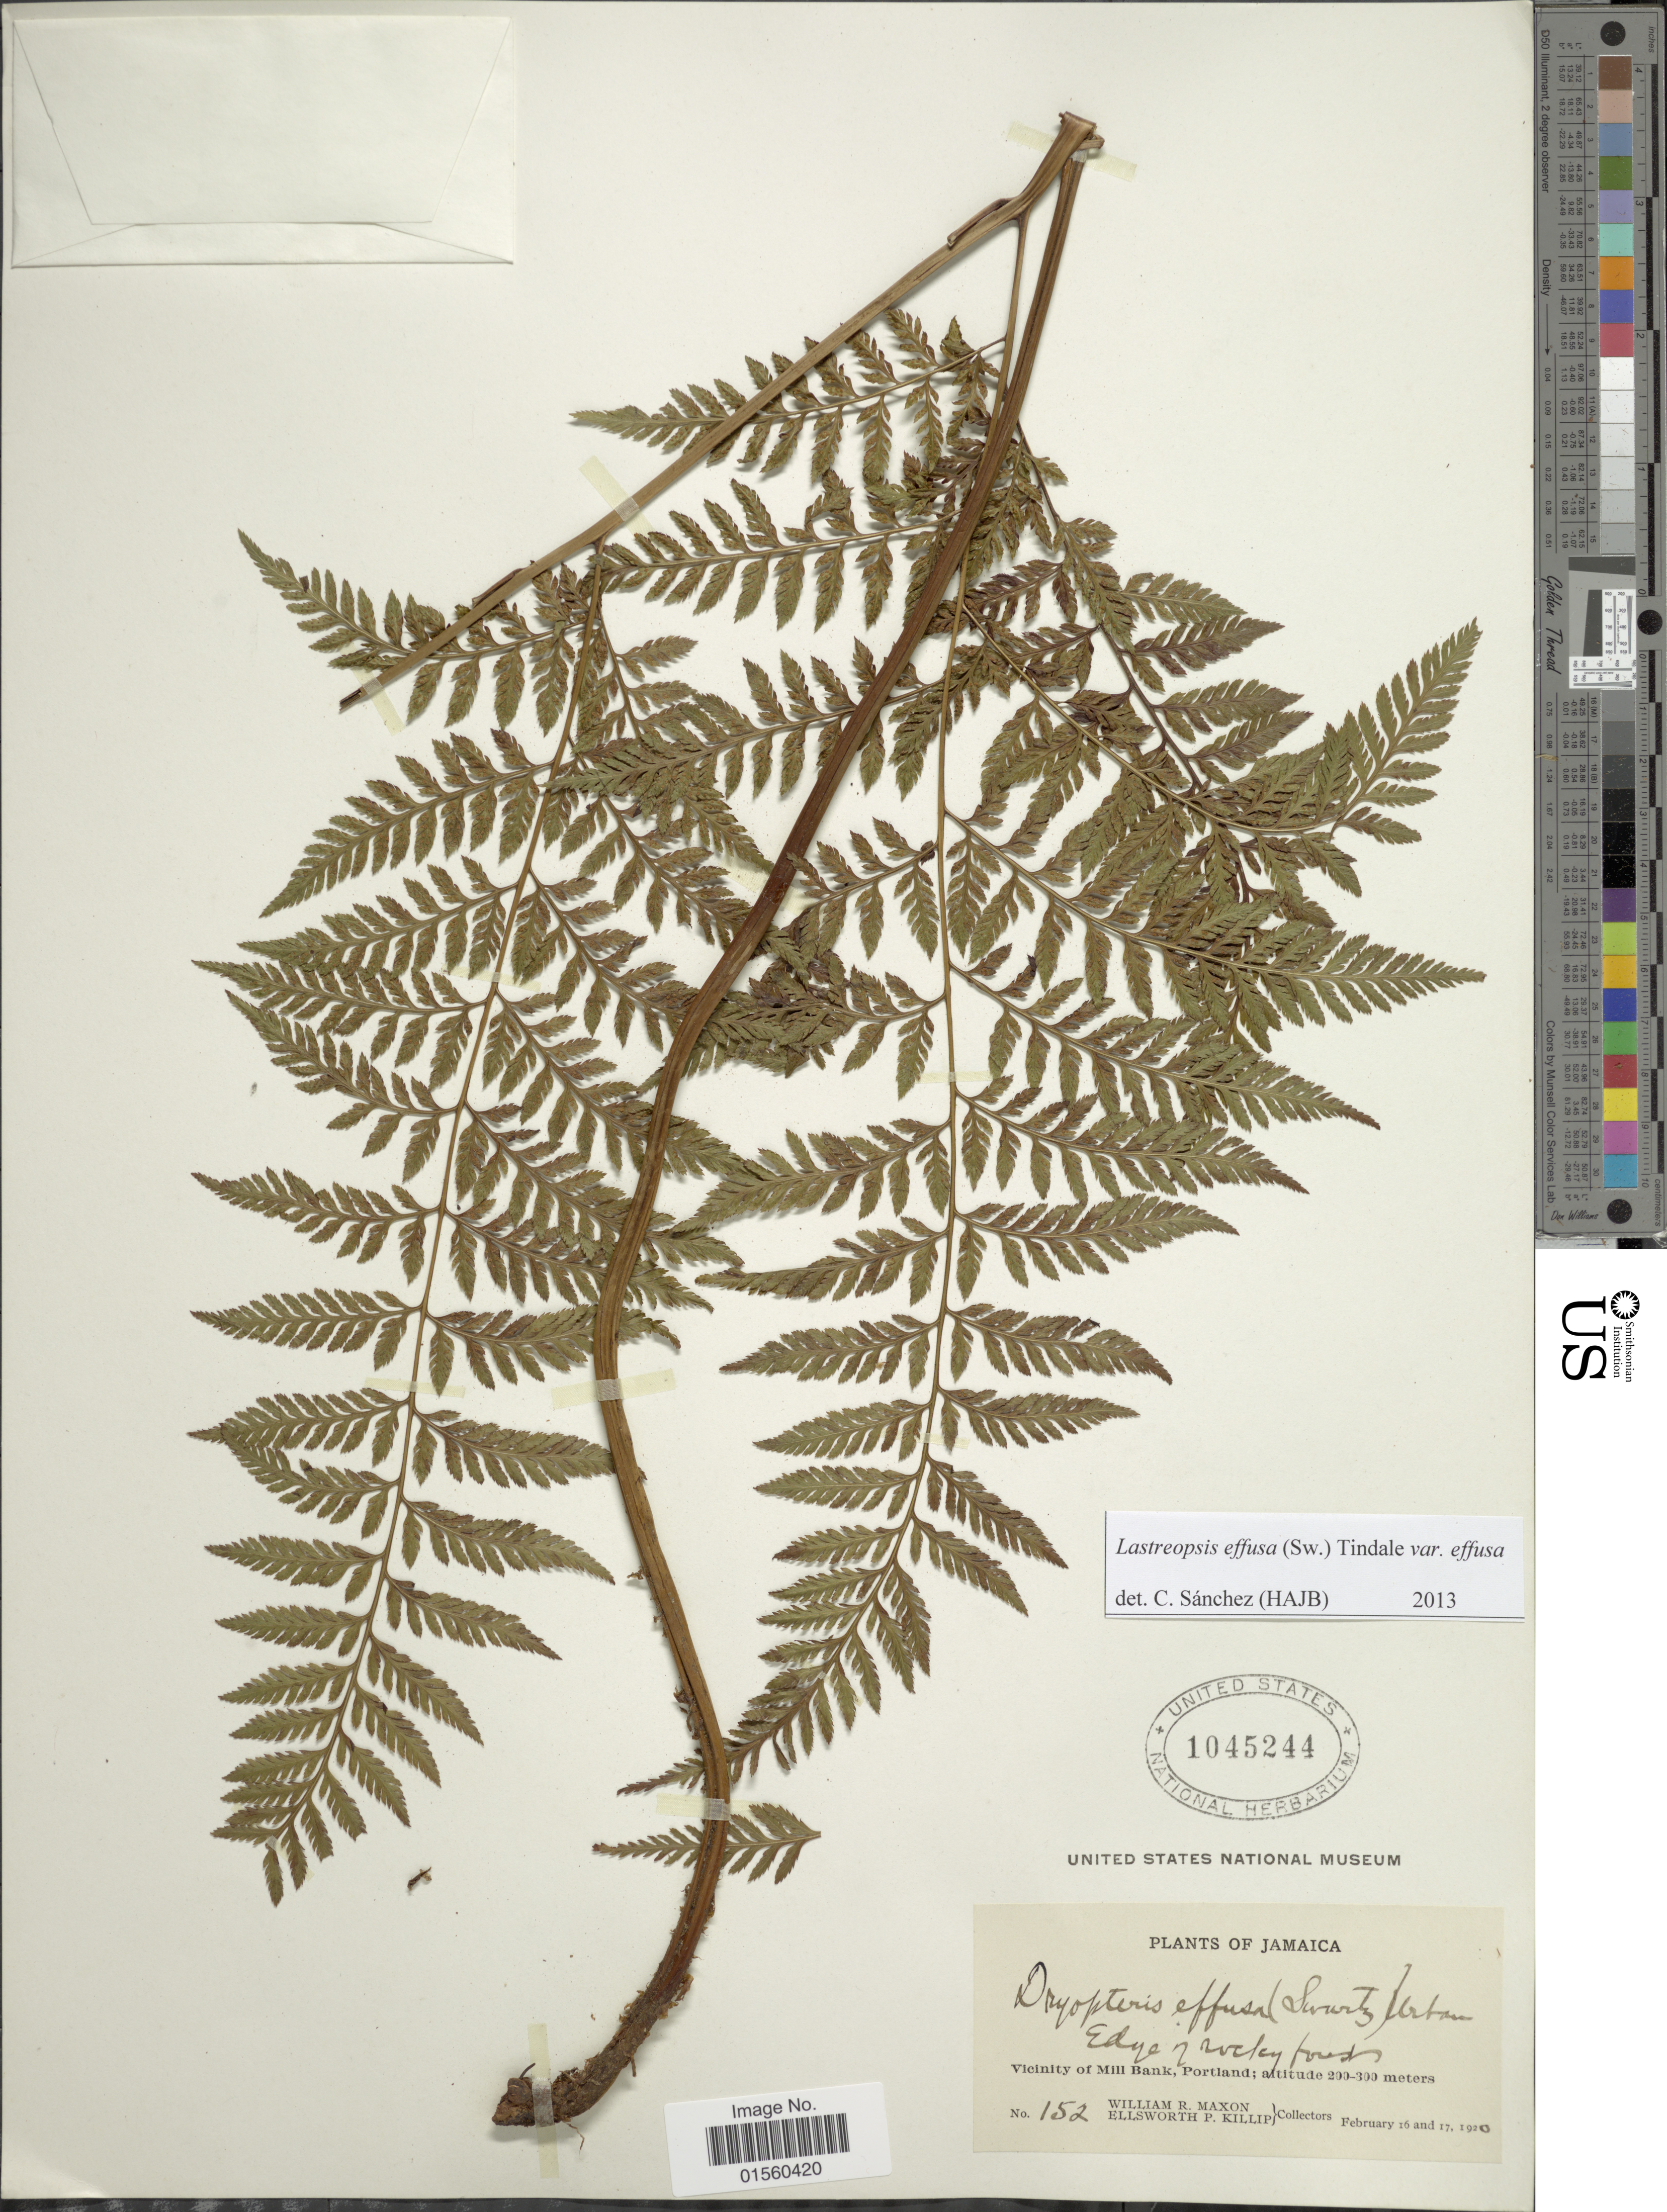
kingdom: Plantae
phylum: Tracheophyta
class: Polypodiopsida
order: Polypodiales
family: Dryopteridaceae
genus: Parapolystichum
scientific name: Parapolystichum effusum var. effusum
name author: (Sw.) Ching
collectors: W. R. Maxon & E. P. Killip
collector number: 152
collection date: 1920-02-16/1920-02-17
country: Jamaica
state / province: Portland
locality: Vicinity of Mill Bank, Portland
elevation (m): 200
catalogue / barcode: US 1045244